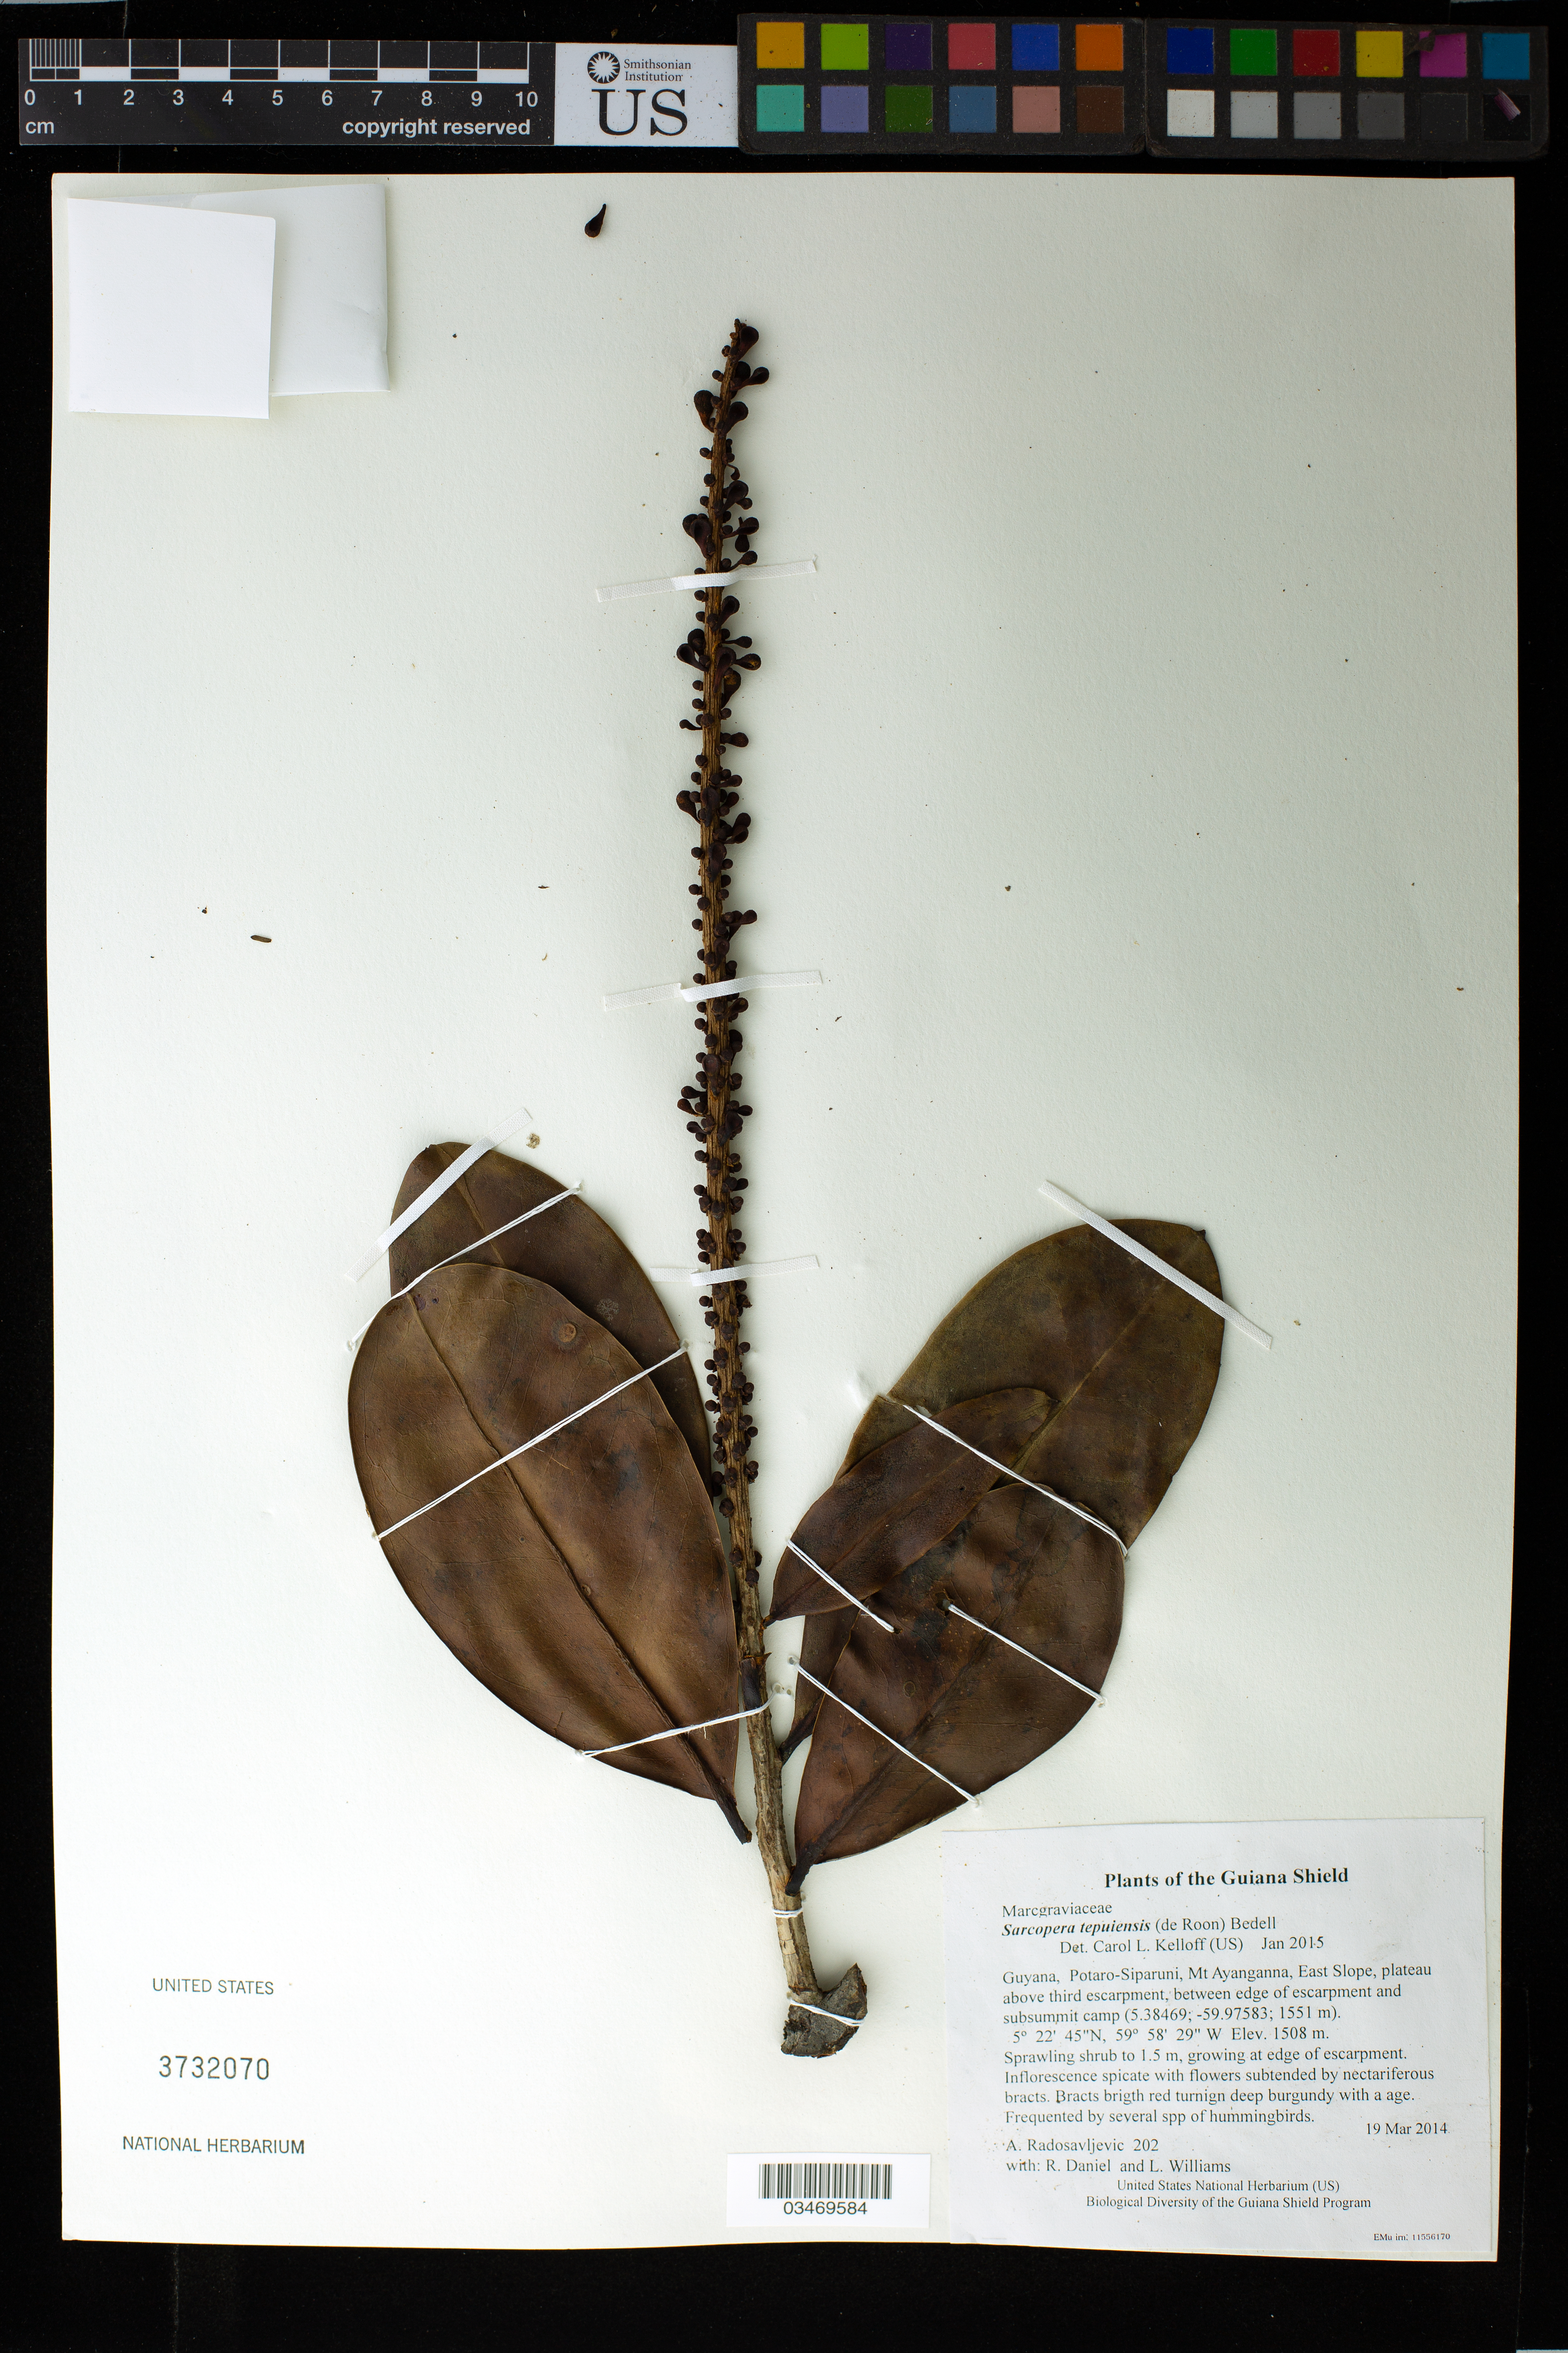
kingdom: Plantae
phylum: Tracheophyta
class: Magnoliopsida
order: Ericales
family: Marcgraviaceae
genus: Sarcopera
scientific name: Sarcopera tepuiensis subsp. tepuiensis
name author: (de Roon) Bedell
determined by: Kelloff, Carol L., (US), Smithsonian Institution - National Museum of Natural History (UNITED STATES)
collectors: A. Radosavljevic, R. Daniel & L. Williams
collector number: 202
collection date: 2014-03-19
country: Guyana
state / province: Potaro-Siparuni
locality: Mt Ayanganna, East Slope, plateau above third escarpment, between edge of escarpment and subsummit camp (5.38469; -59.97583; 1551 m).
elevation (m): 1508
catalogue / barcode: US 3732070